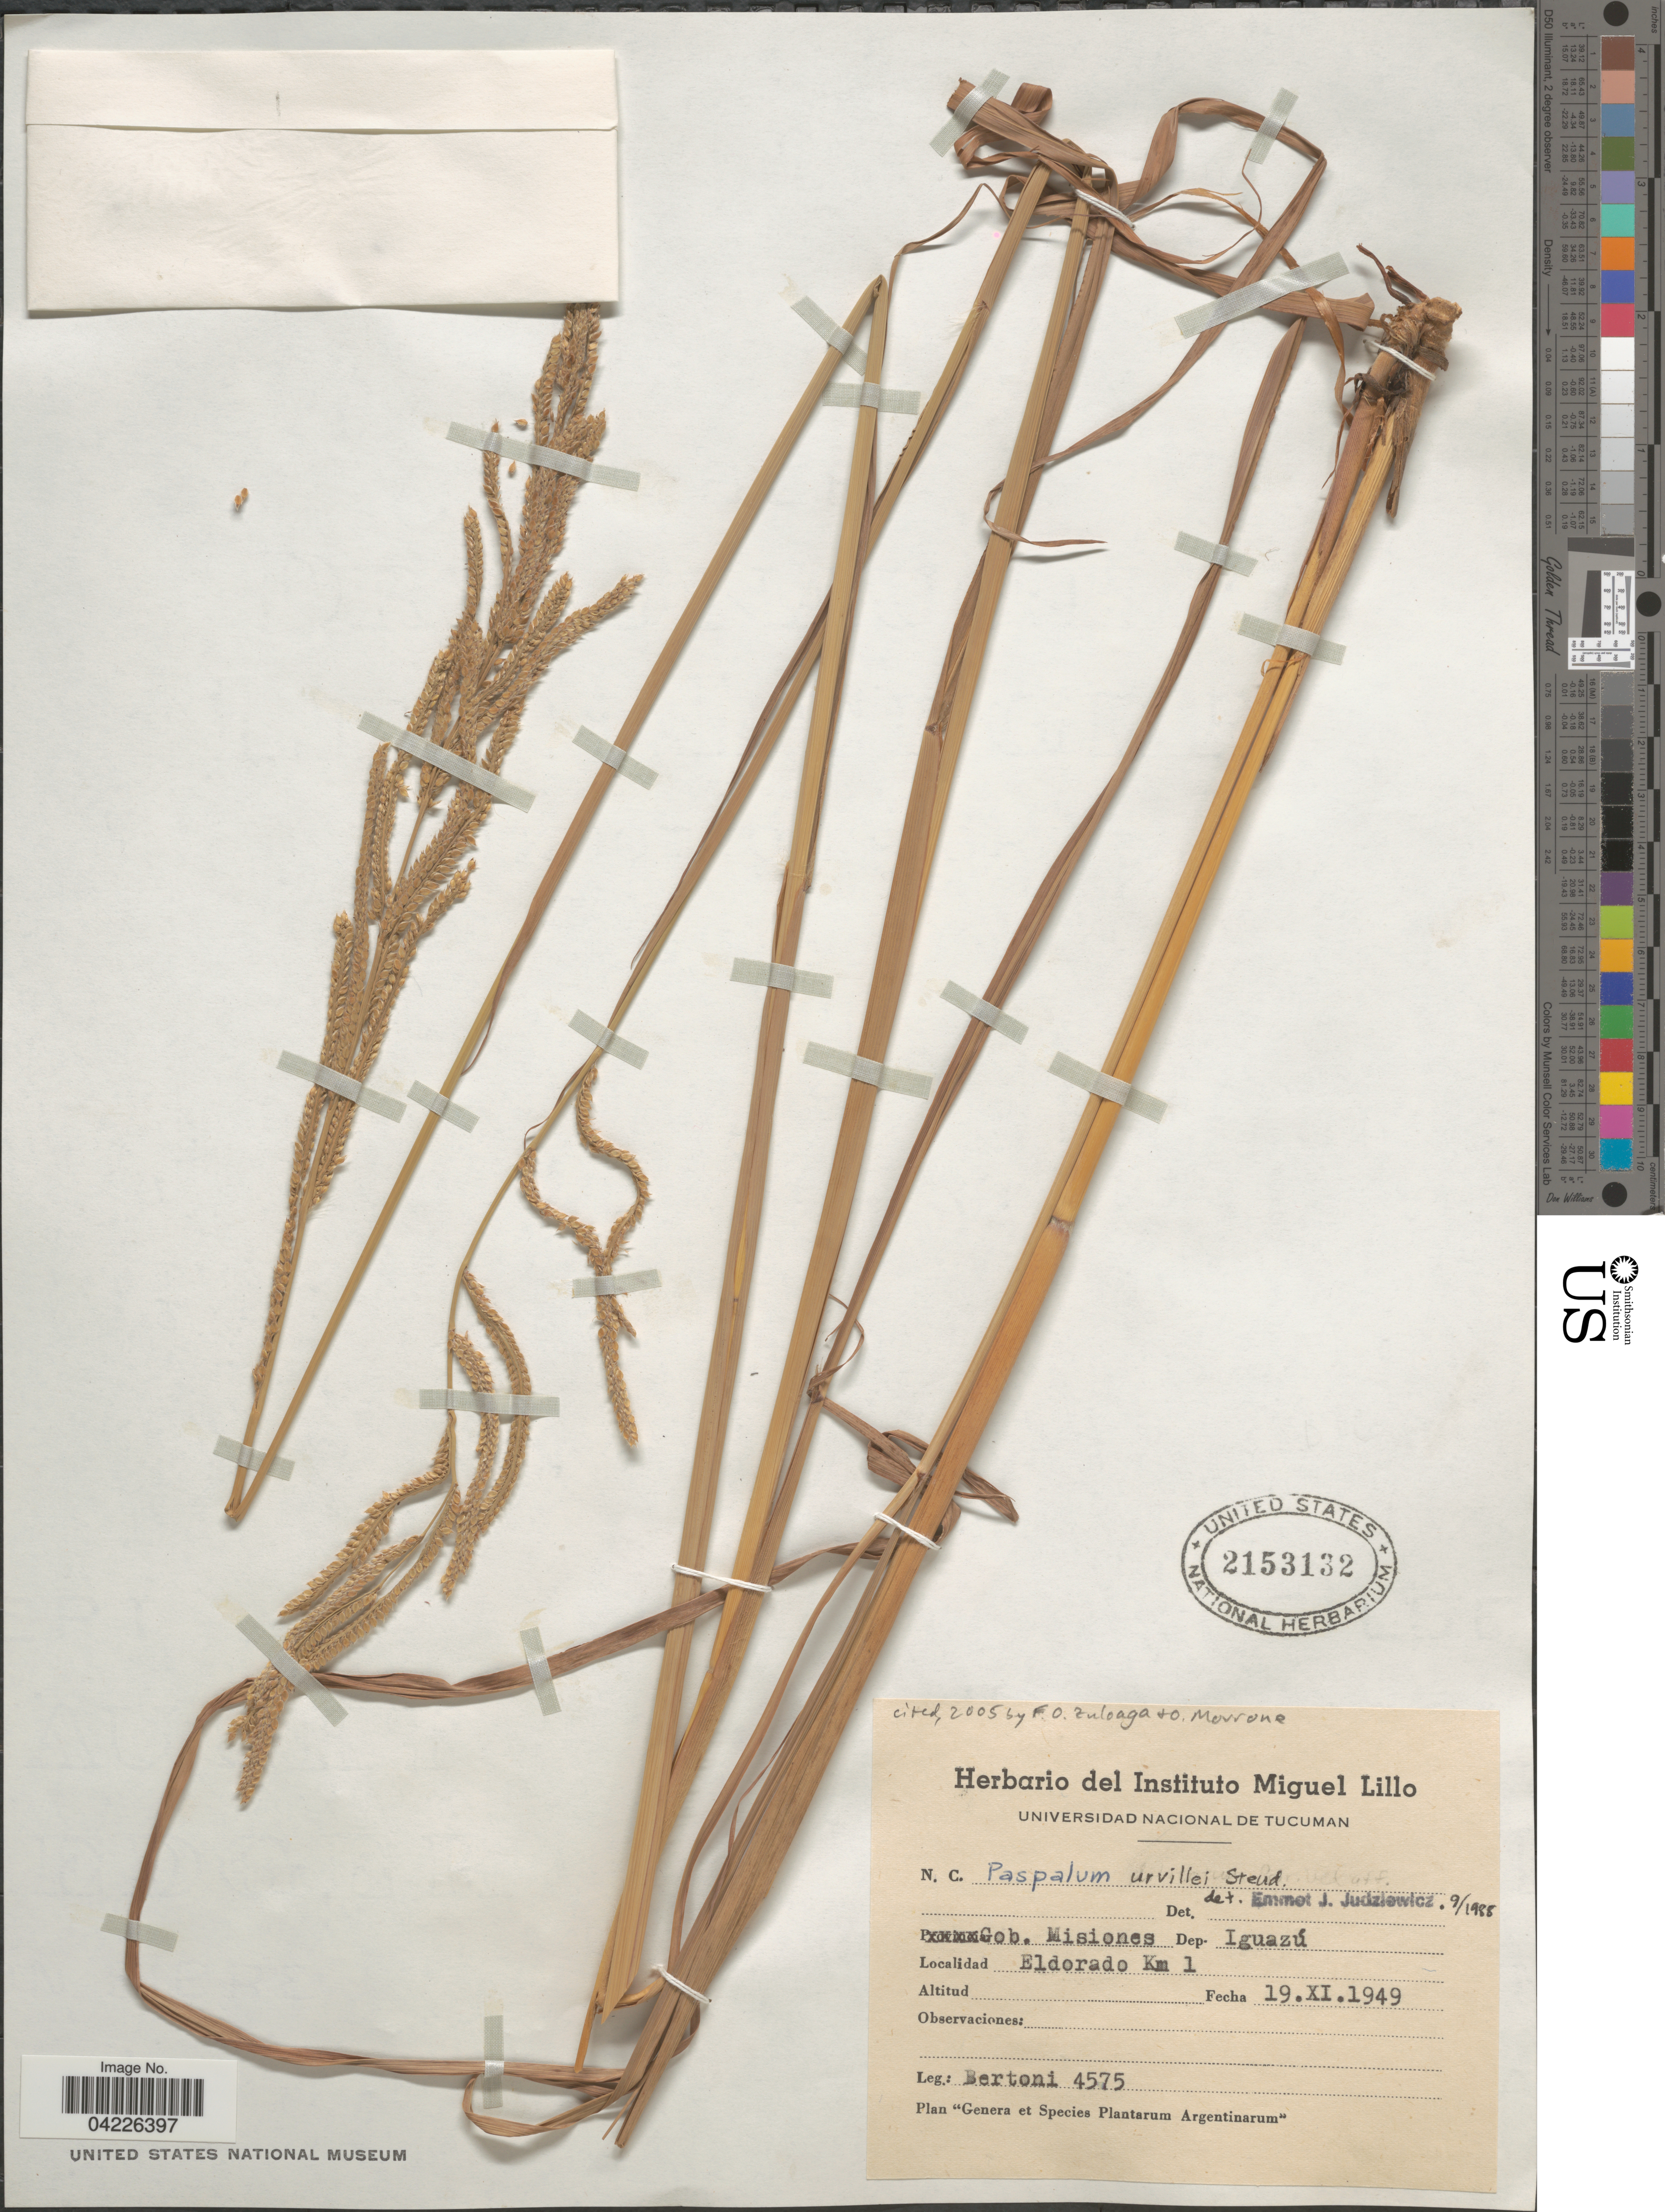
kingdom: Plantae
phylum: Tracheophyta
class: Liliopsida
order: Poales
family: Poaceae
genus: Paspalum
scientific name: Paspalum urvillei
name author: Steud.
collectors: -- Bertoni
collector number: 4575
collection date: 1949-11-19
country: Argentina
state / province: Misiones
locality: Gob. Misiones. Dep. Iguazú. Eldorado Km 1.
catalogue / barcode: US 2153132